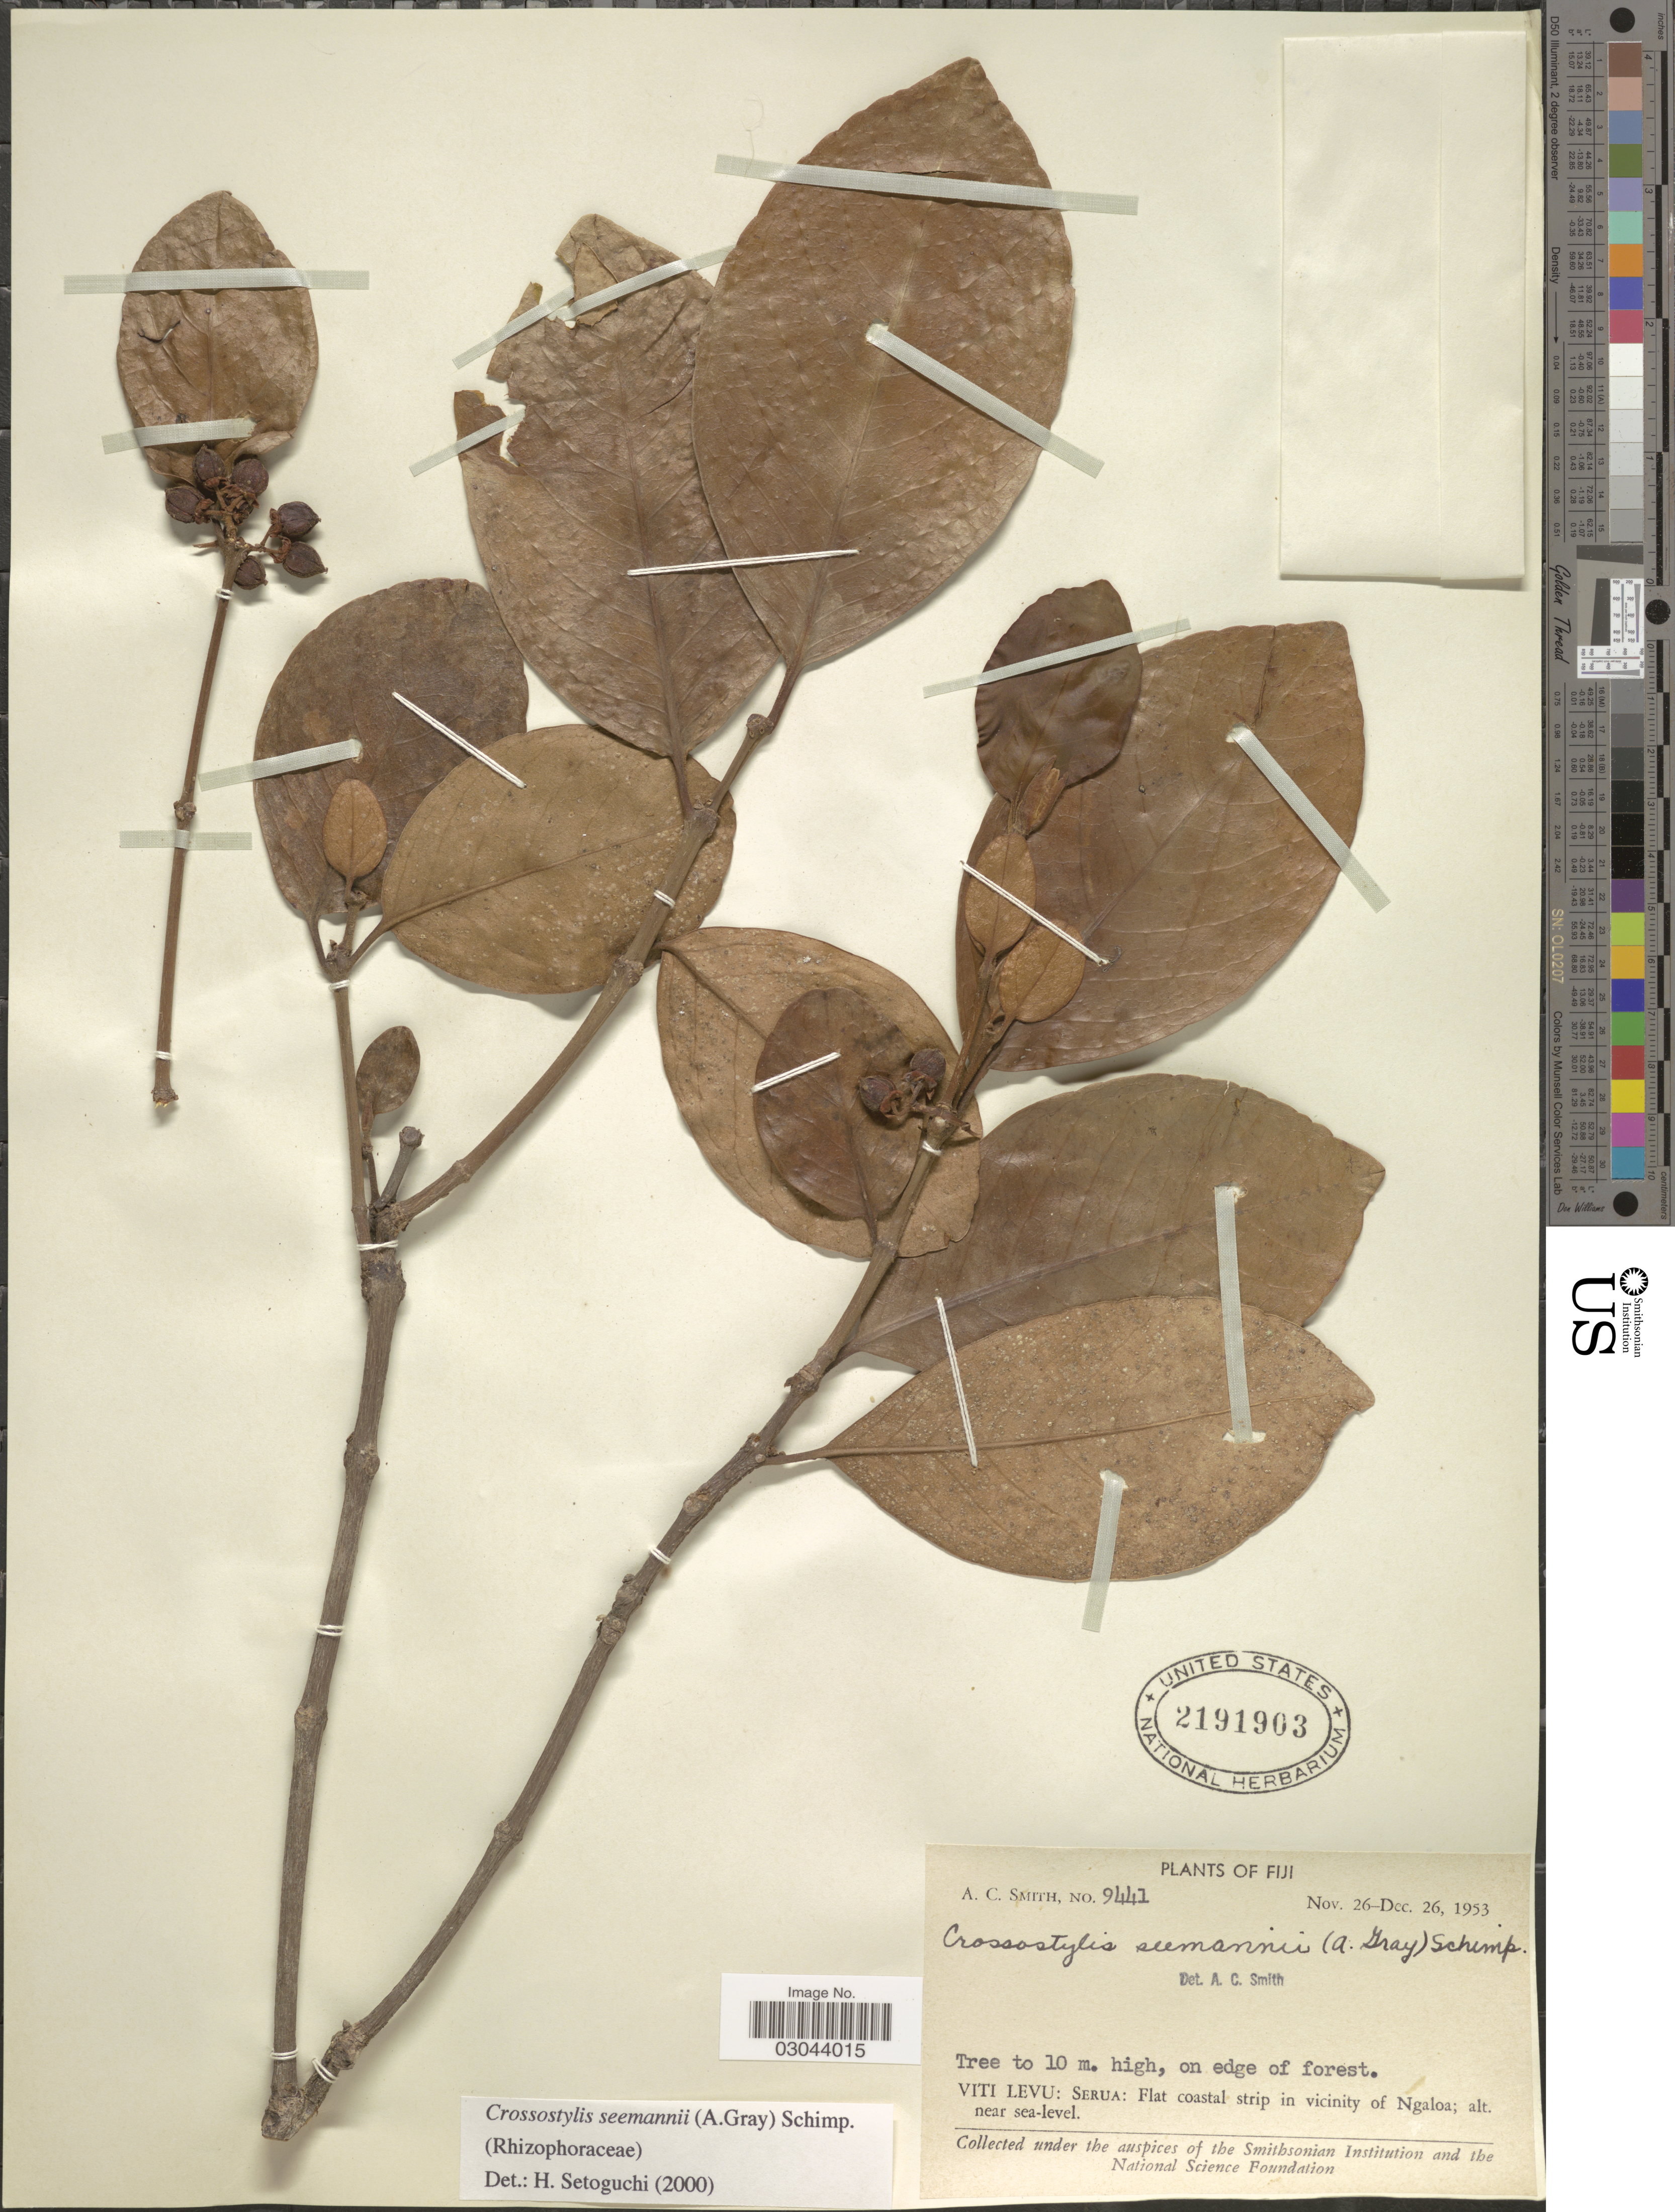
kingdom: Plantae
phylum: Tracheophyta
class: Magnoliopsida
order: Malpighiales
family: Rhizophoraceae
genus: Crossostylis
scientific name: Crossostylis seemannii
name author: (A. Gray) A. Schimp.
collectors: A. C. Smith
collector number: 9441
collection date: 1953-11-26/1953-12-26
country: Fiji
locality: Viti Levu: Serua: Flat coastal strip in vicinity of Ngalao.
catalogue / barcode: US 2191903